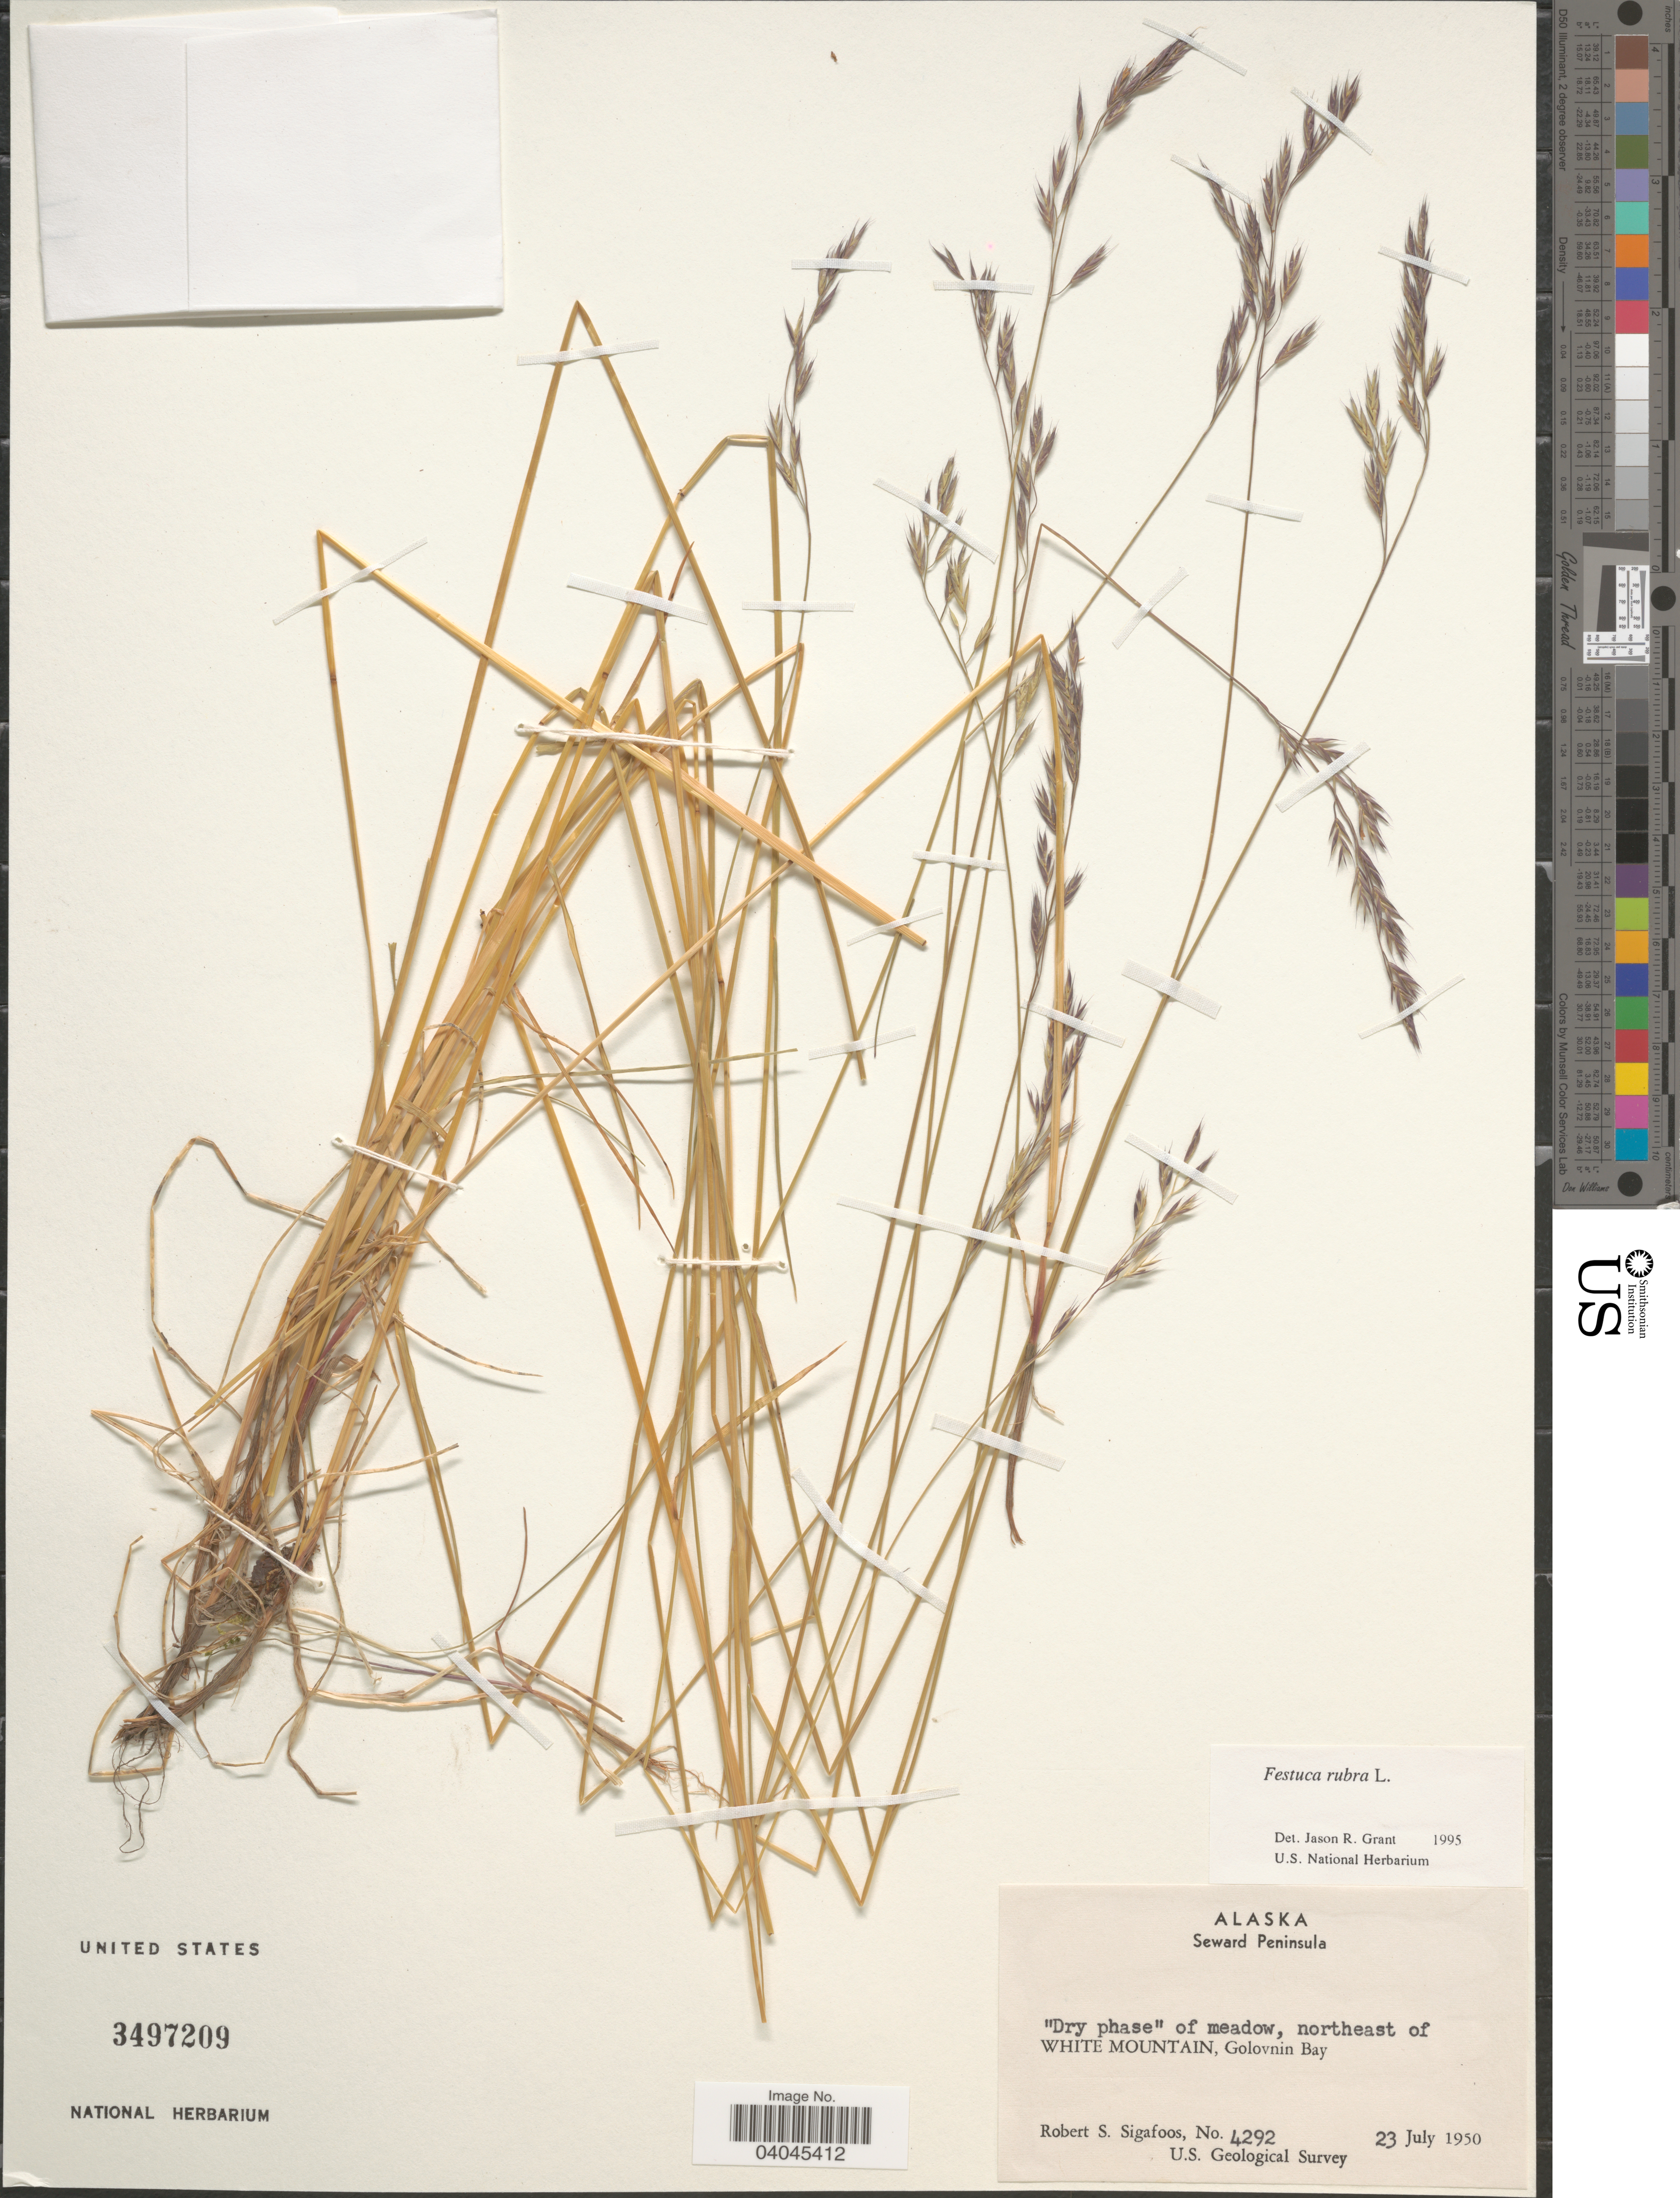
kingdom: Plantae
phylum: Tracheophyta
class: Liliopsida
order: Poales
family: Poaceae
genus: Festuca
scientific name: Festuca rubra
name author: L.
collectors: R. Sigafoos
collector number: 4292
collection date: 1950-07-23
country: United States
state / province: Alaska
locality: Seward Peninsula. "Dry phase" of meadow, northeast of White Mountain, Golovnin Bay.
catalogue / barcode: US 3497209